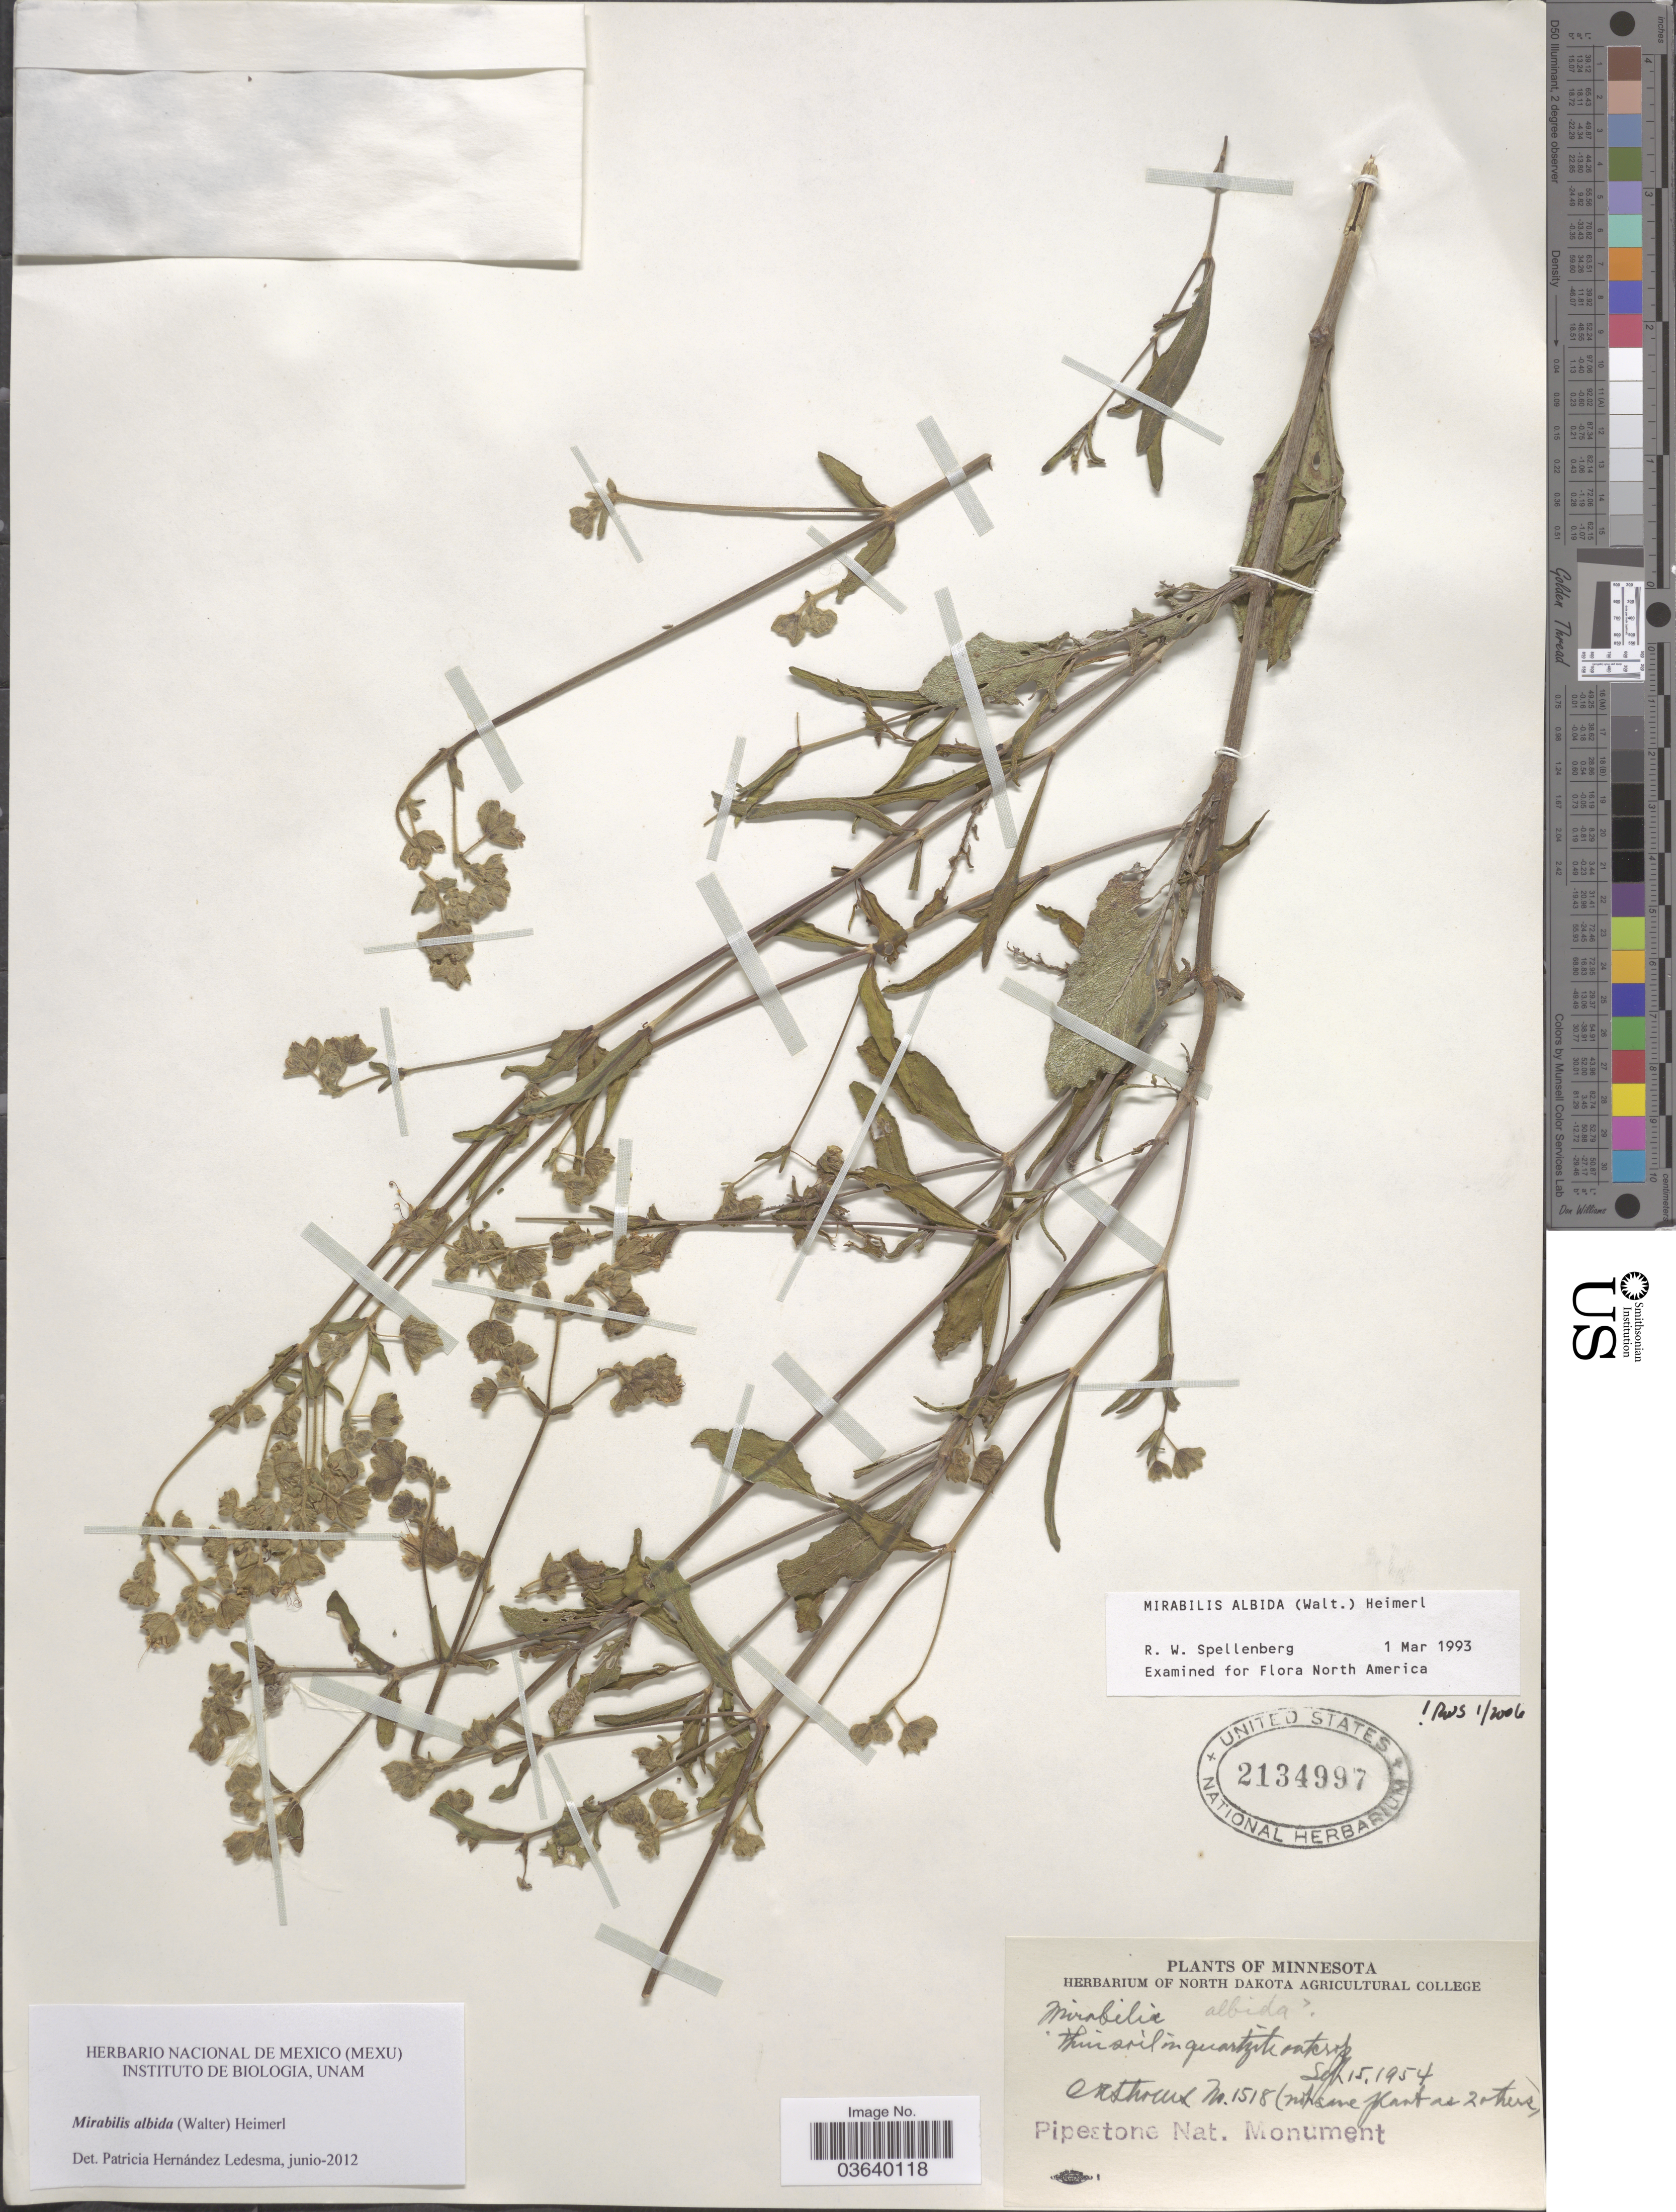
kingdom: Plantae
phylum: Tracheophyta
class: Magnoliopsida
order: Caryophyllales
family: Nyctaginaceae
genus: Mirabilis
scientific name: Mirabilis albida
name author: (Walter) Heimerl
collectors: O. A. Stevens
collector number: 1518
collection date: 1954-09-15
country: United States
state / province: Minnesota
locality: Pipestone Nat. Monument.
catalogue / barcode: US 2134997